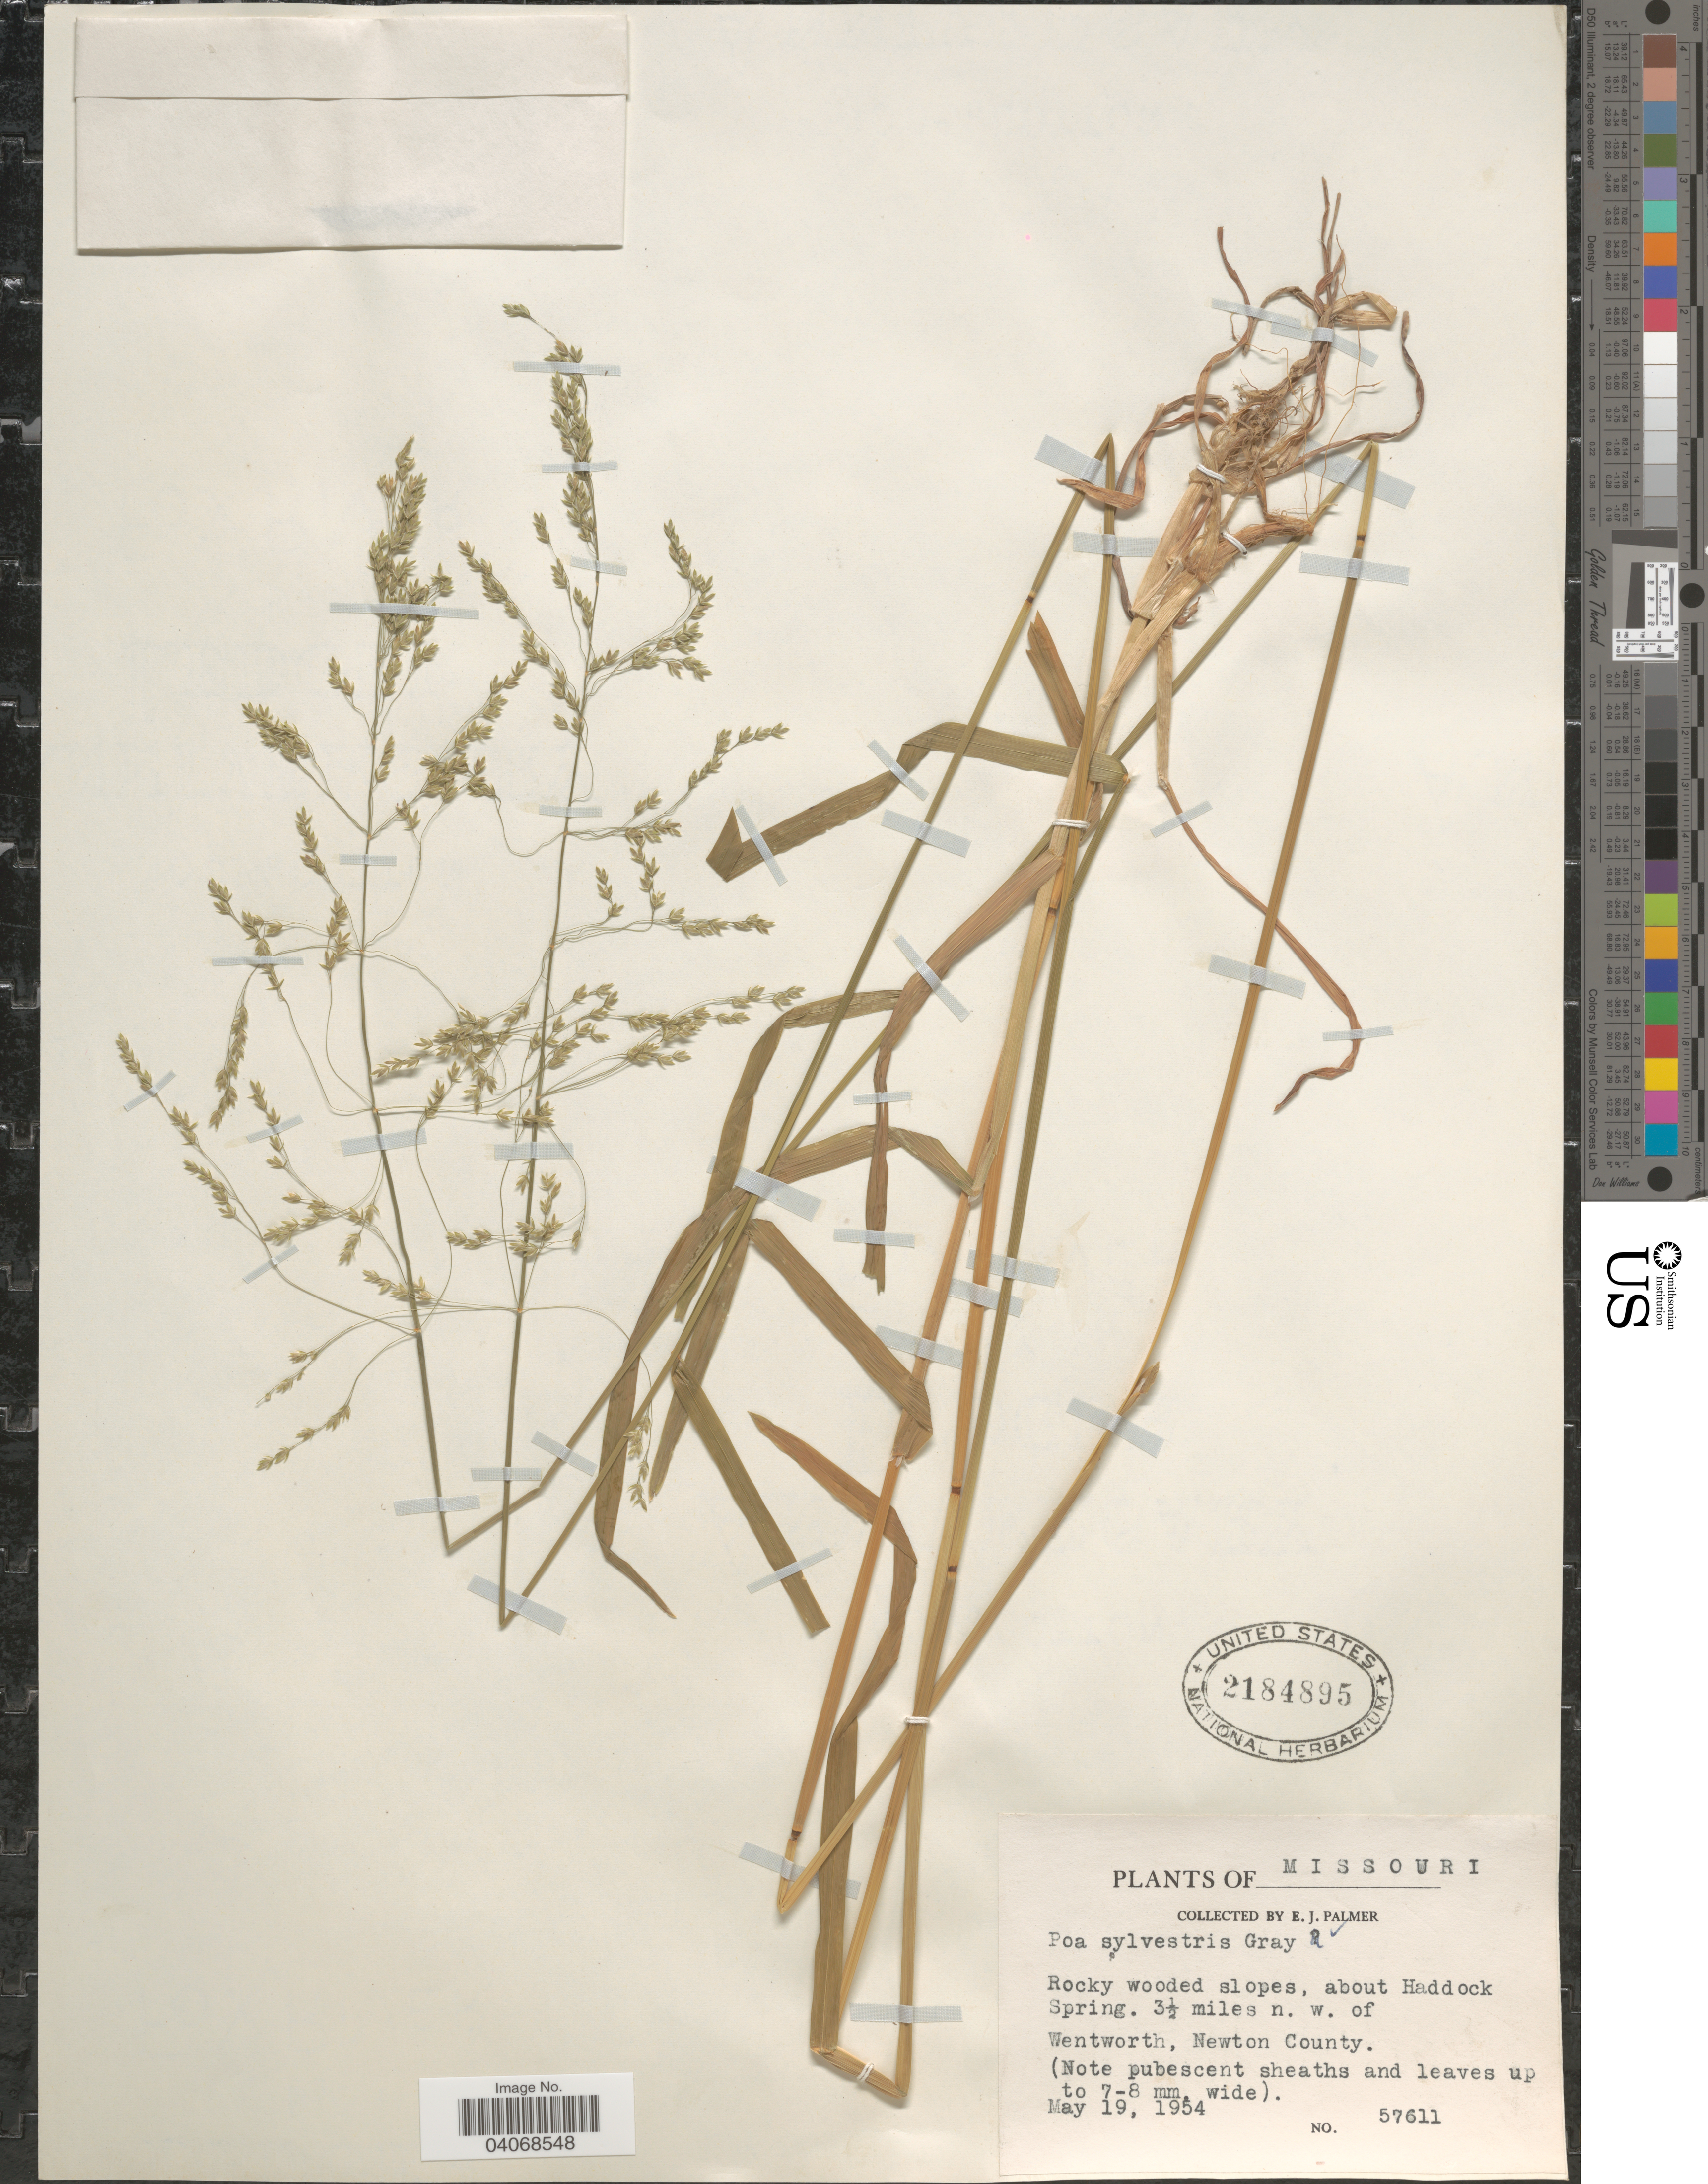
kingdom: Plantae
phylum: Tracheophyta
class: Liliopsida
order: Poales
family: Poaceae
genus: Poa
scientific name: Poa sylvestris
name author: A. Gray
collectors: E. J. Palmer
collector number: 57611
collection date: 1954-05-19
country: United States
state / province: Missouri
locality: Rocky wooded slopes, about Haddock Spring, 3½ miles n. w. of Wentworth, Newton County.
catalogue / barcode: US 2184895